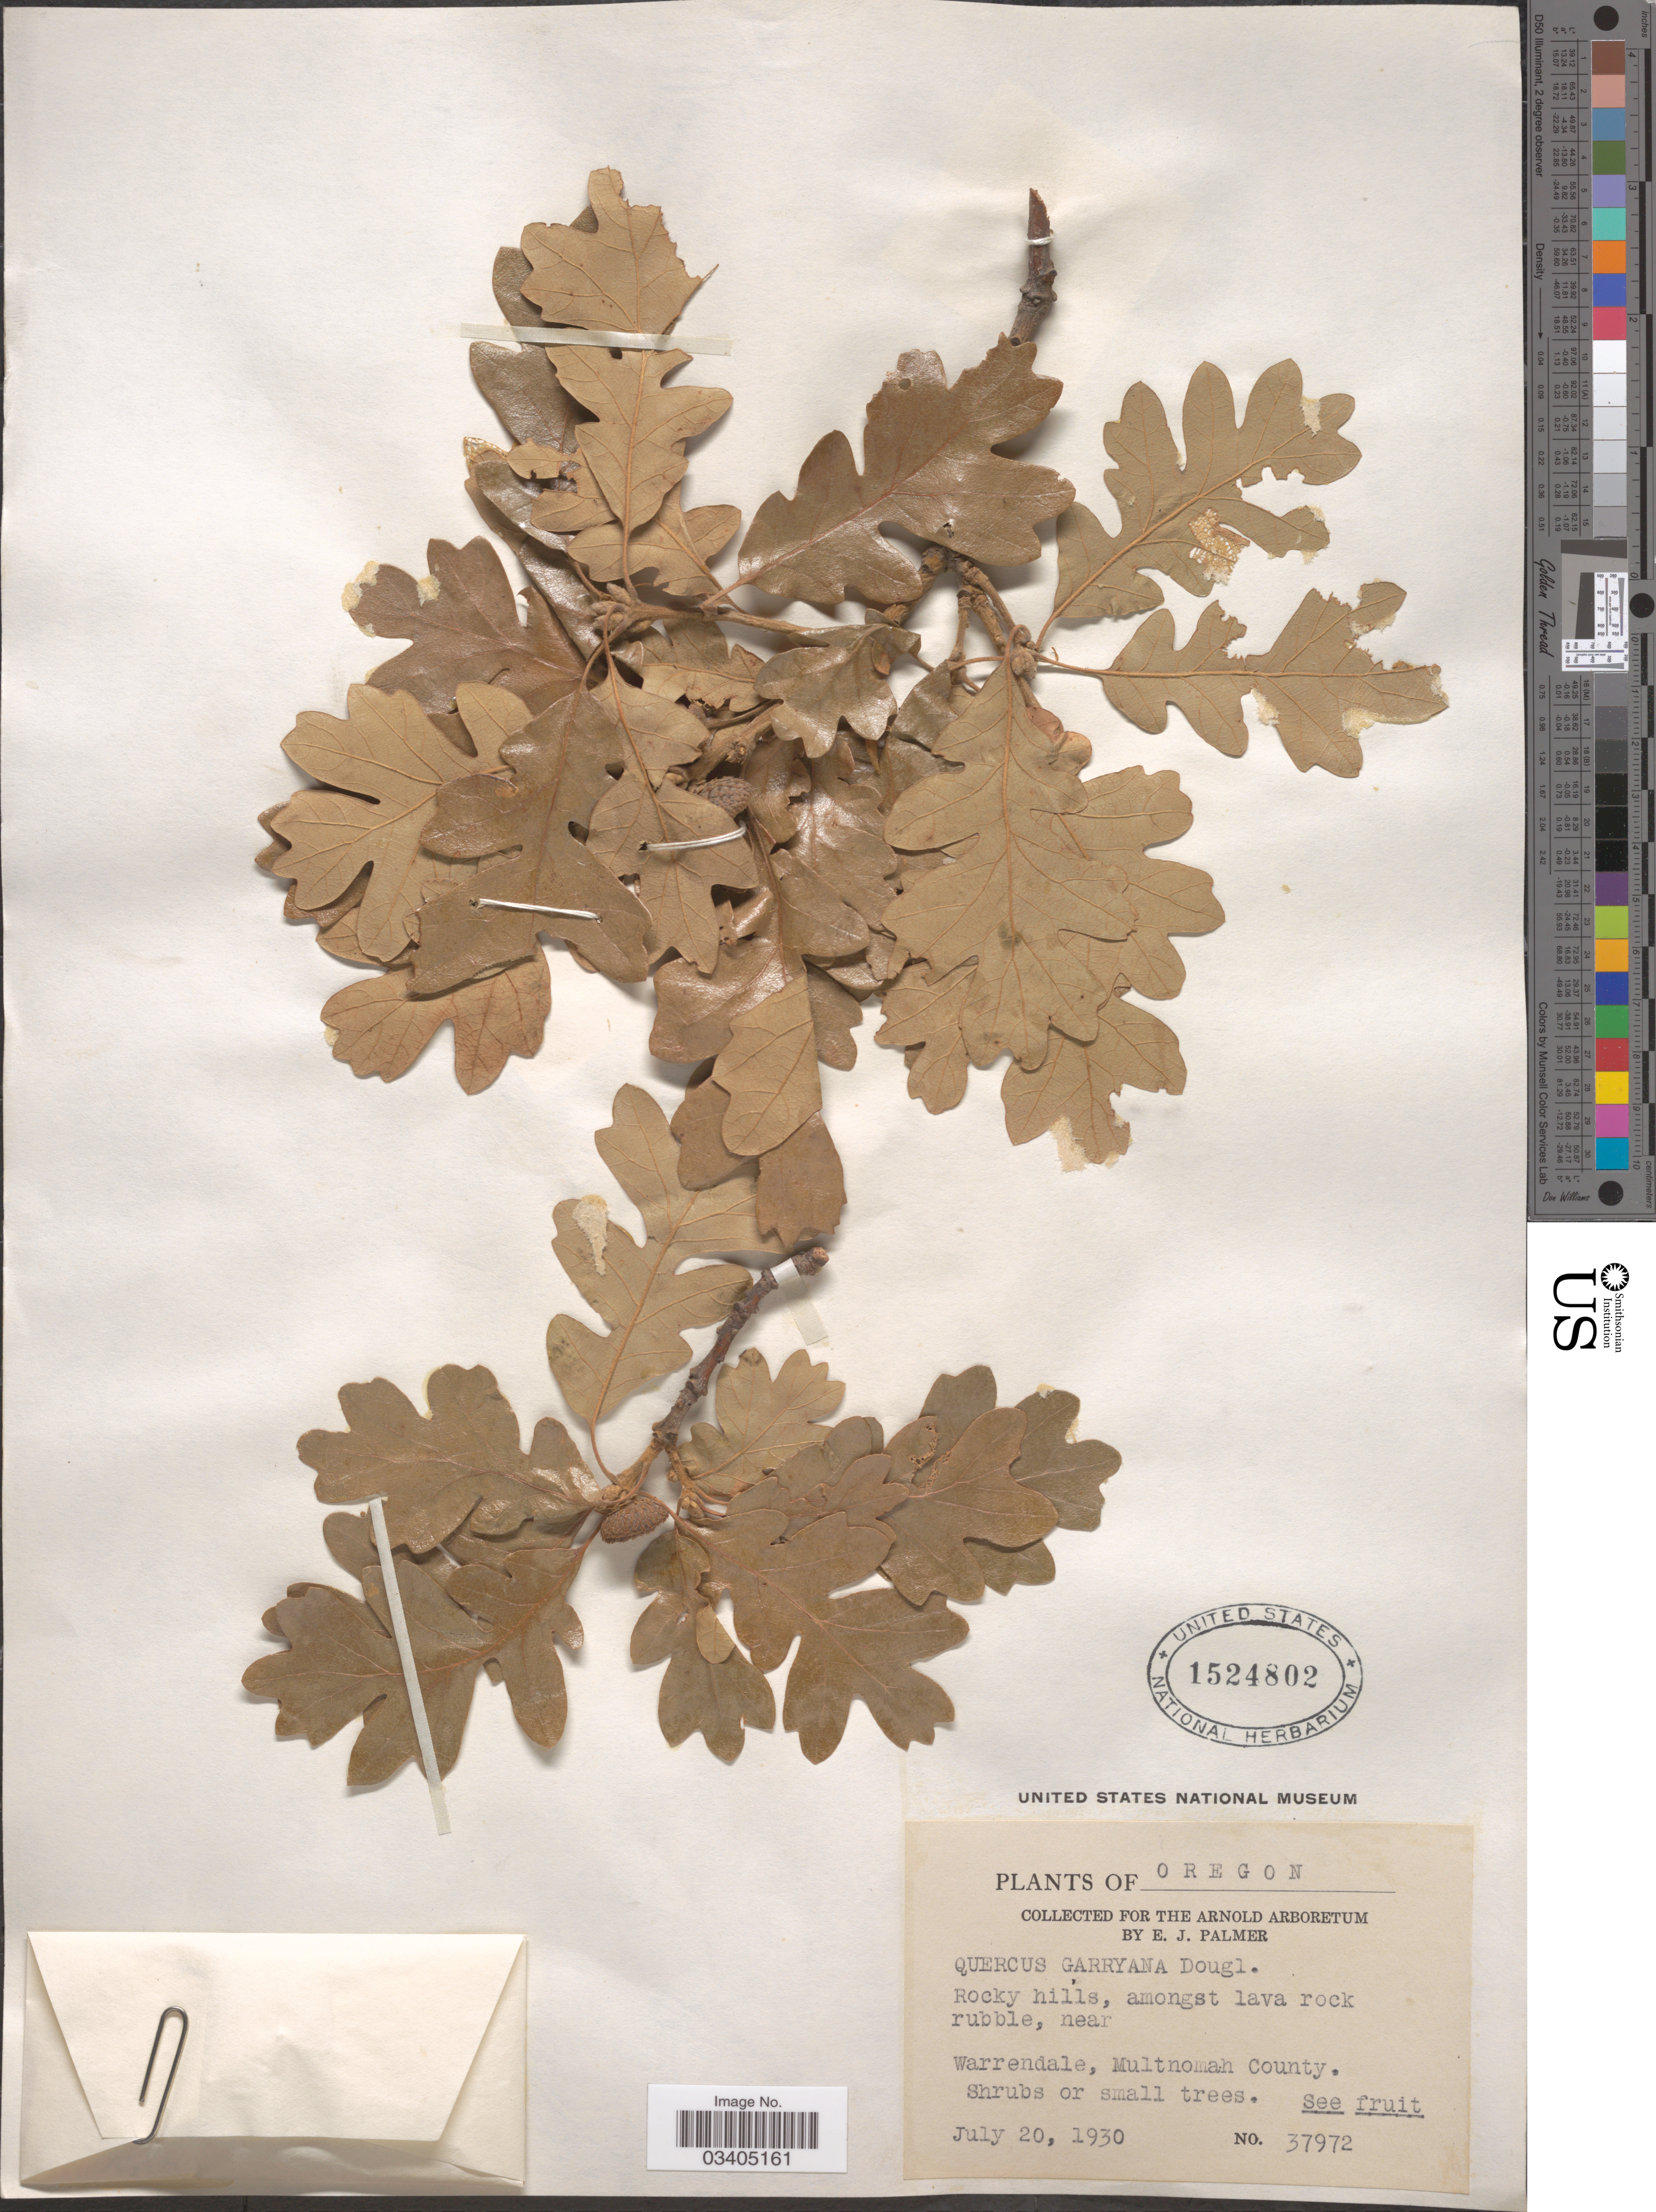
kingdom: Plantae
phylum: Tracheophyta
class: Magnoliopsida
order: Fagales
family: Fagaceae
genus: Quercus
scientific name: Quercus garryana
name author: Douglas ex Hook.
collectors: E. J. Palmer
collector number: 37972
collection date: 1930-07-20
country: United States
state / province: Oregon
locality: Rocky hills, amongst lava rock rubble, near Warrendale, Multnomah County.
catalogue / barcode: US 1524802